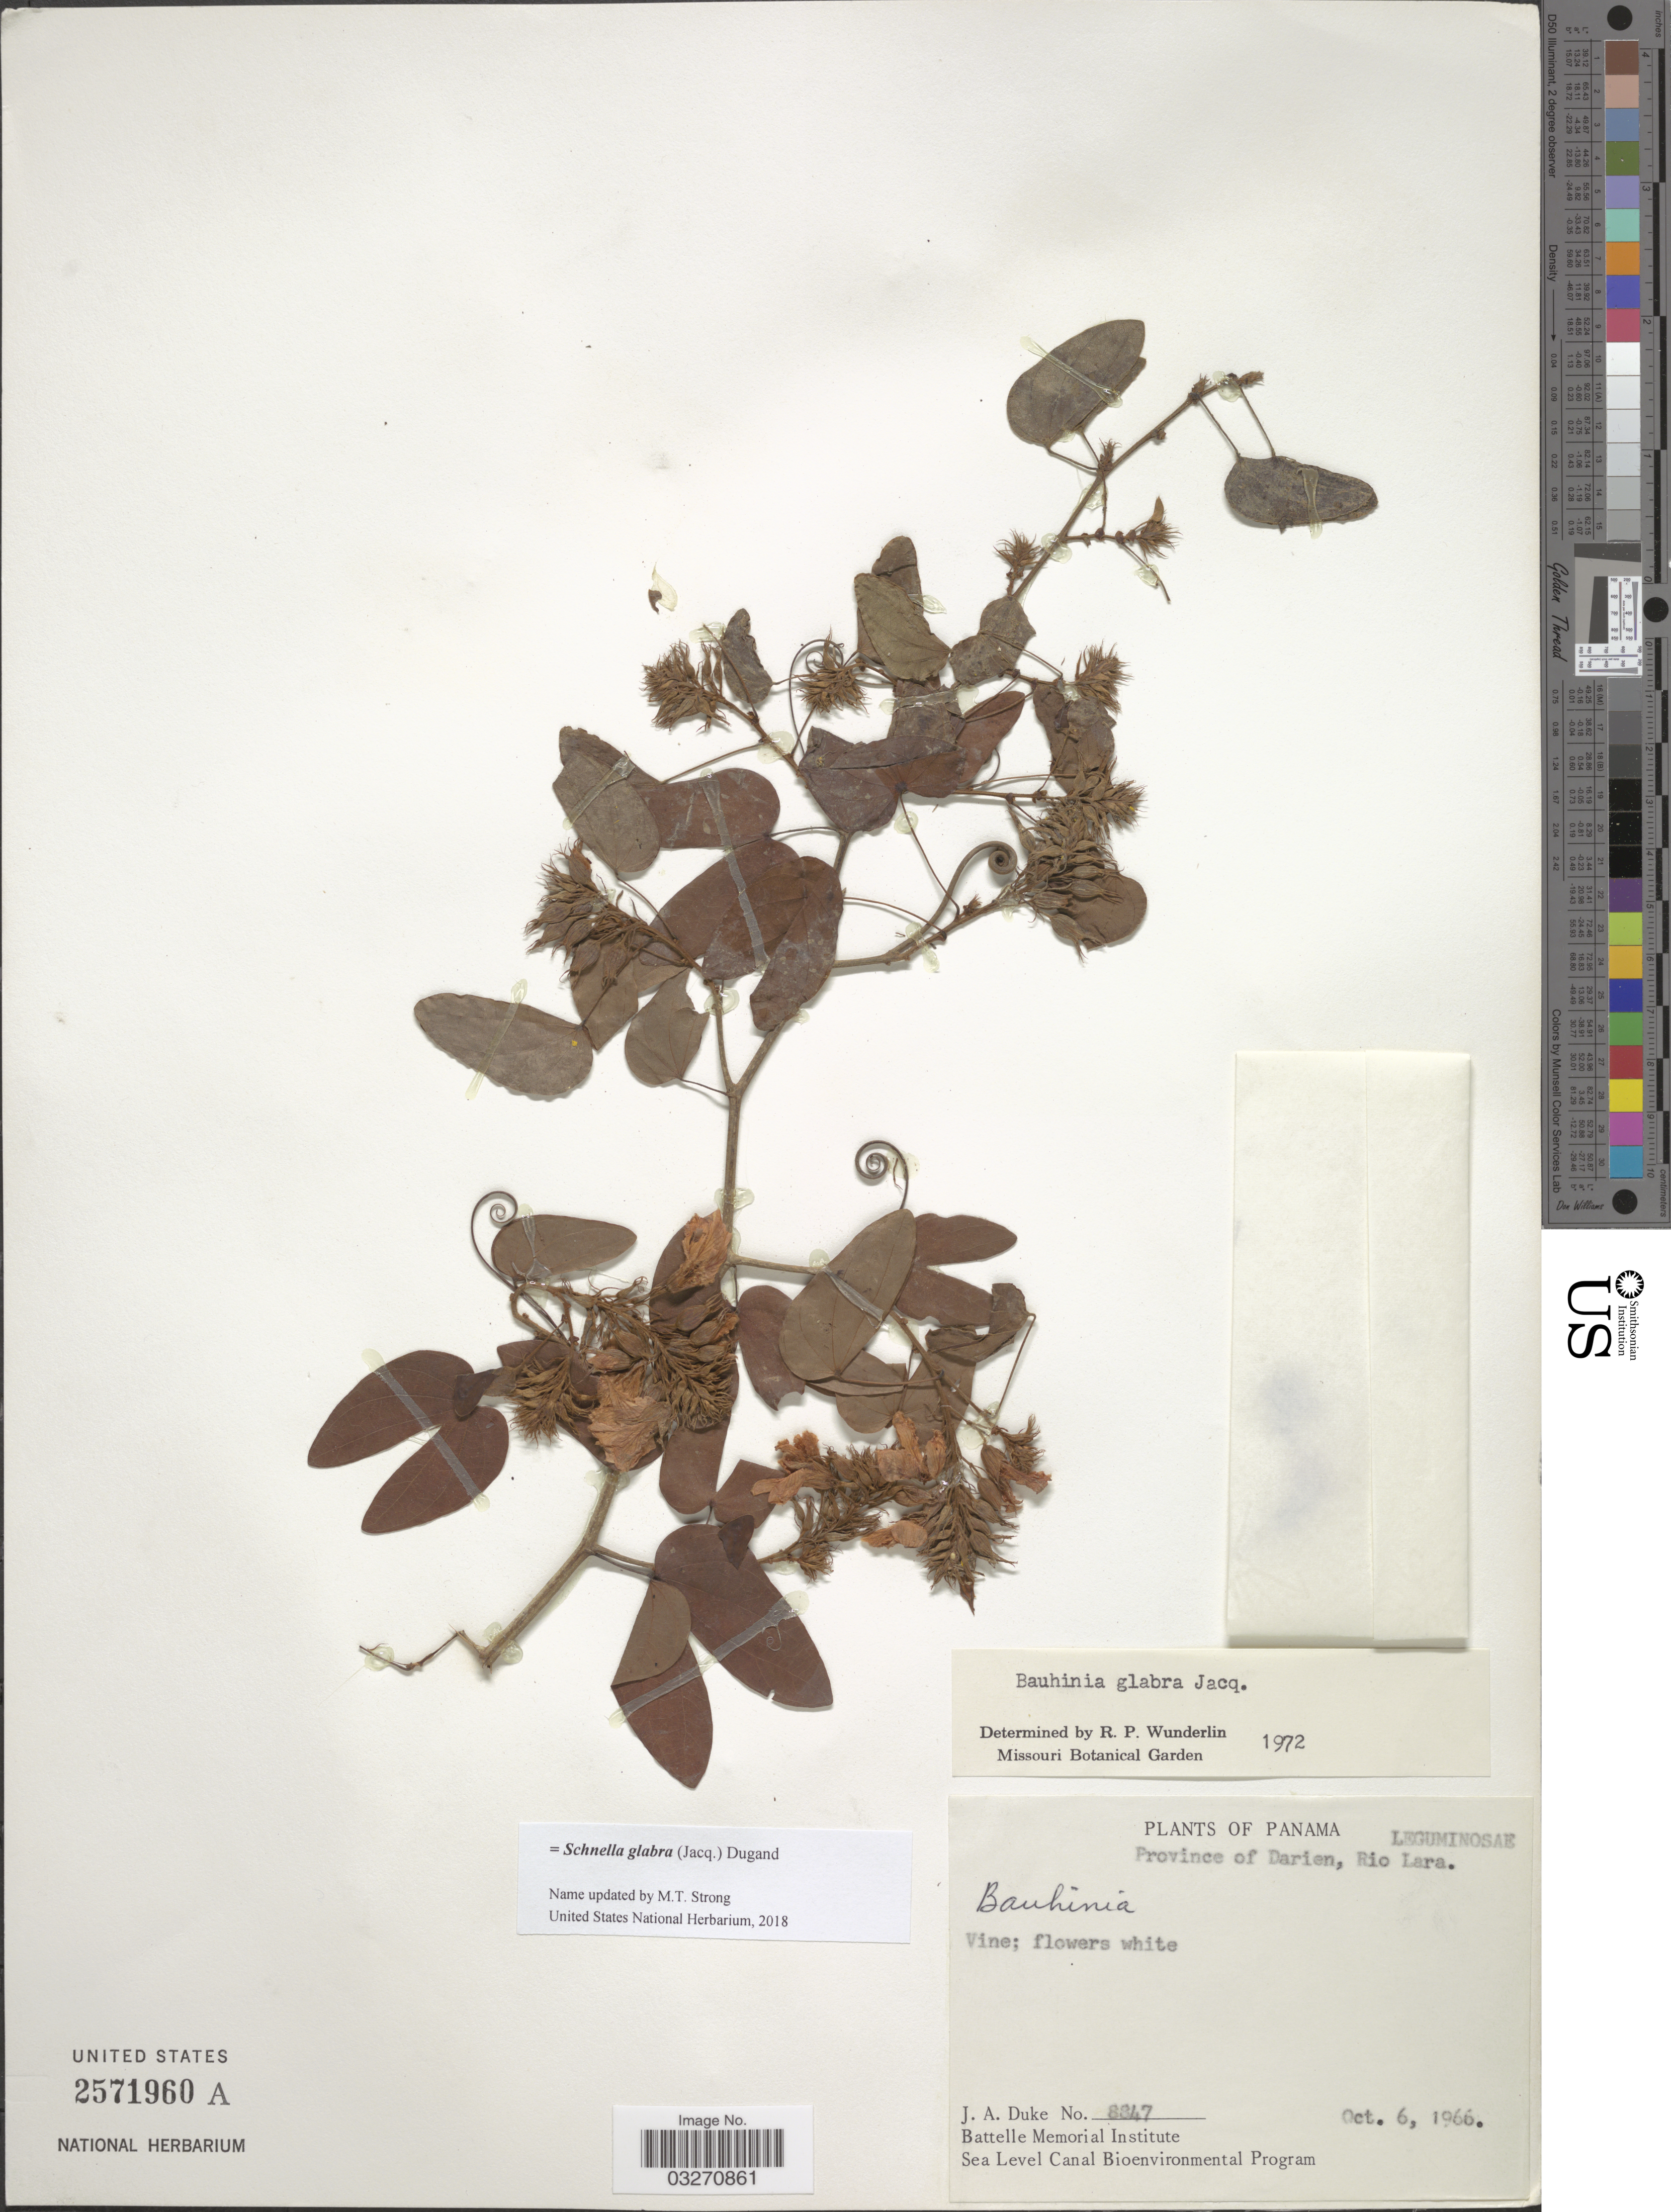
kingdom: Plantae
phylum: Tracheophyta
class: Magnoliopsida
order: Fabales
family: Fabaceae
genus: Schnella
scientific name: Schnella glabra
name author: (Jacq.) Dugand G.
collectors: J. A. Duke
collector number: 8847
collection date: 1966-10-06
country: Panama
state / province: Darién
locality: Rio Lara.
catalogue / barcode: US 2571960A